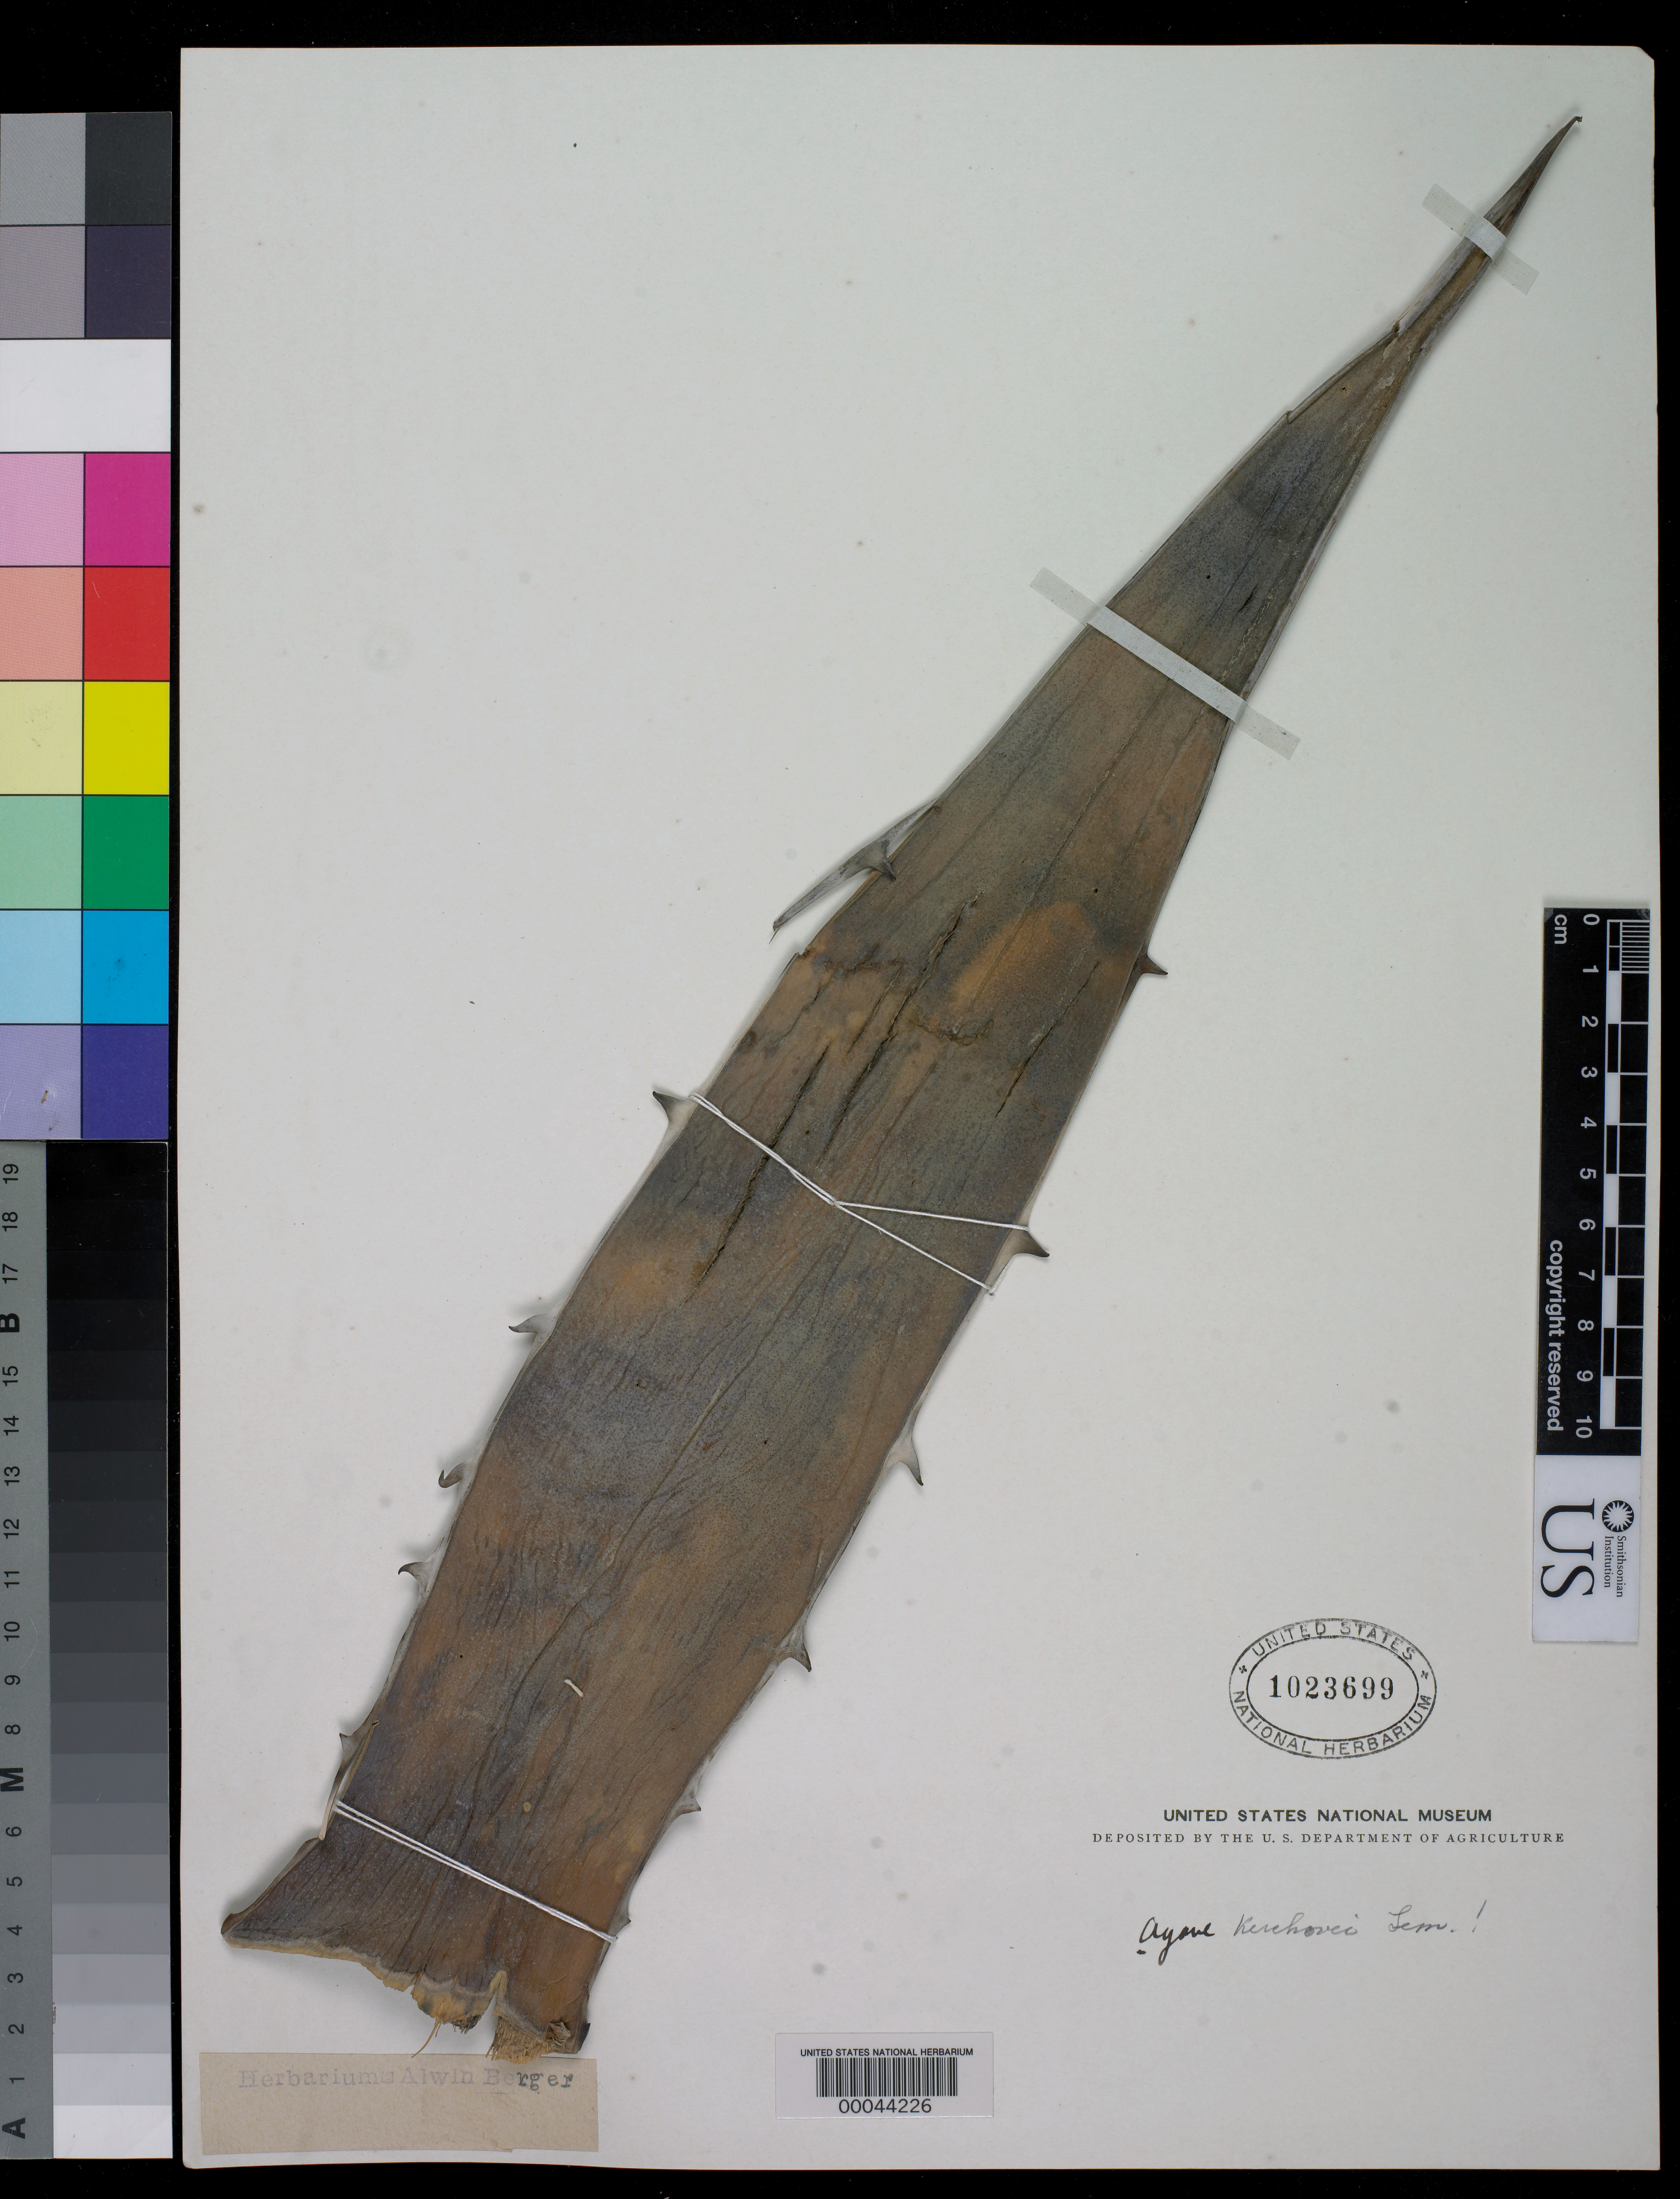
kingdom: Plantae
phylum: Tracheophyta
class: Liliopsida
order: Asparagales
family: Asparagaceae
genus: Agave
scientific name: Agave kerchovei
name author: Lem.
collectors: ex herb. A. Berger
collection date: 1909-06-02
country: Mexico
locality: Cultivated at La Mortola, Italy.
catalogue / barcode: US 1023699